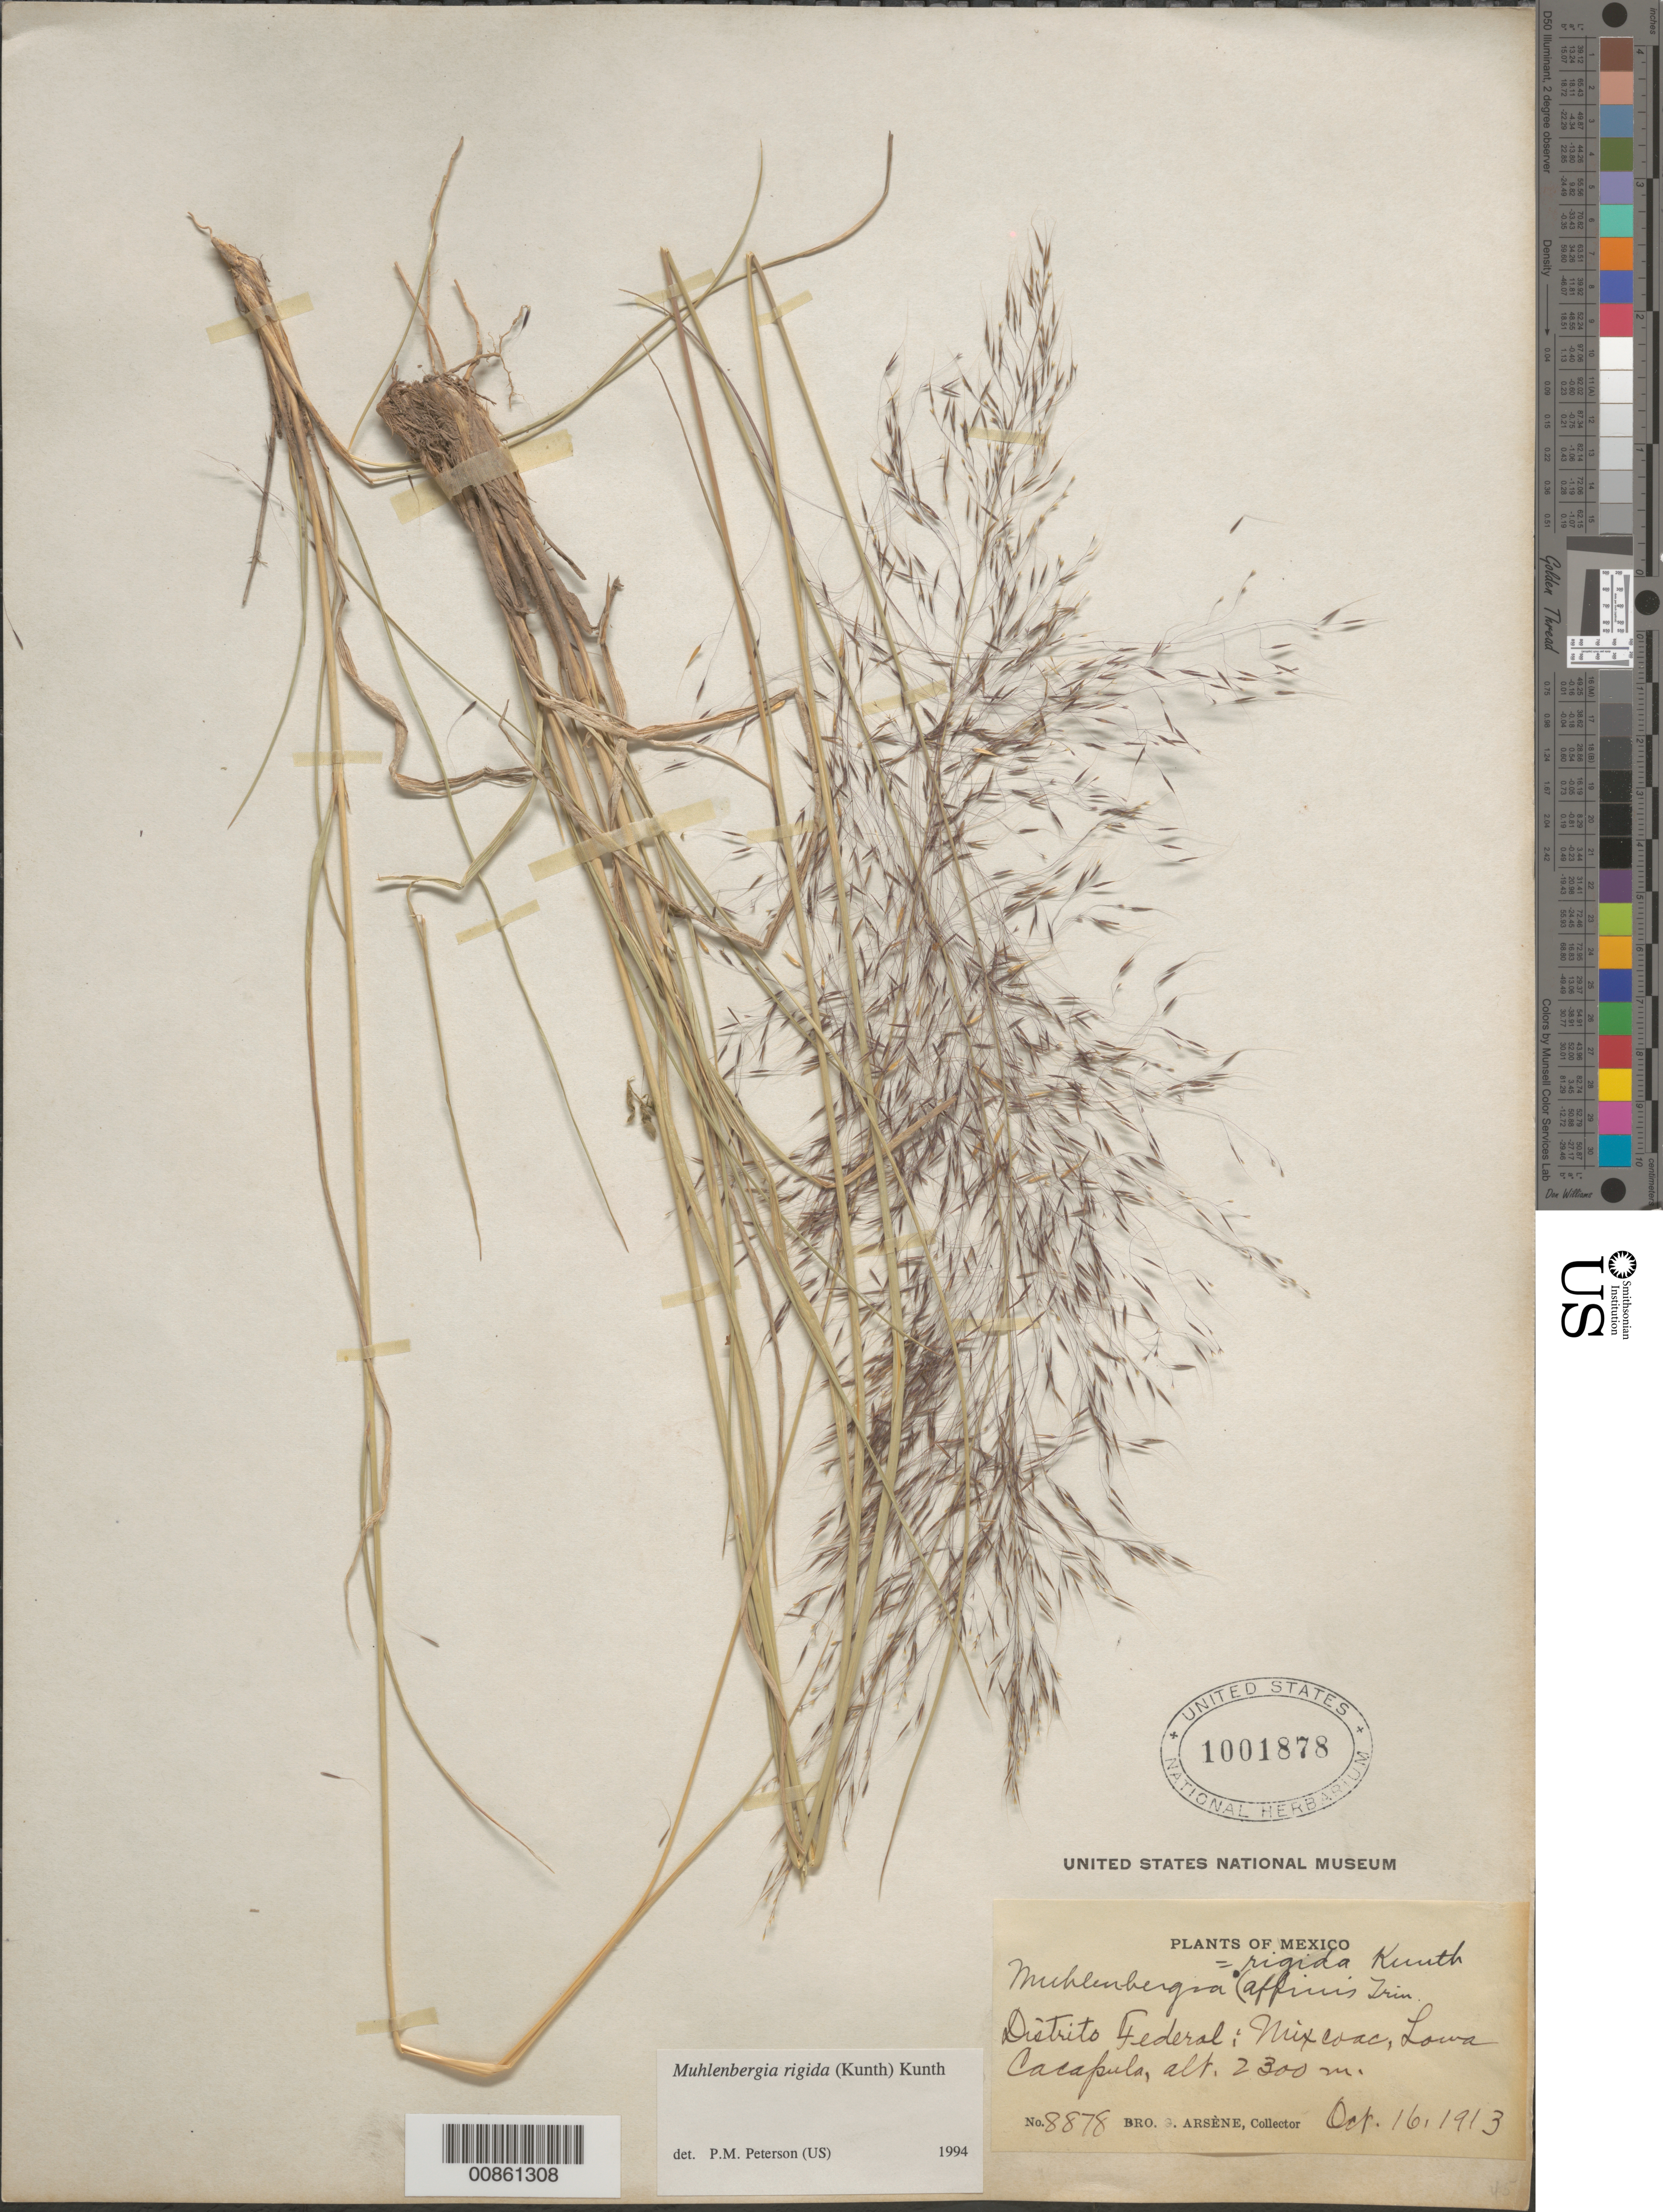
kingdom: Plantae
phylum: Tracheophyta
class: Liliopsida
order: Poales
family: Poaceae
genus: Muhlenbergia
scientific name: Muhlenbergia rigida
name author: (Kunth) Kunth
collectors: Bro. G. Arsène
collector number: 8878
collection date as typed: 16 Oct 1913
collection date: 1913-10-16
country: Mexico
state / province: Distrito Federal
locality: Loma Cacapula, Mixcoac, D.F.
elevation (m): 2300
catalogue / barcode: US 1001878